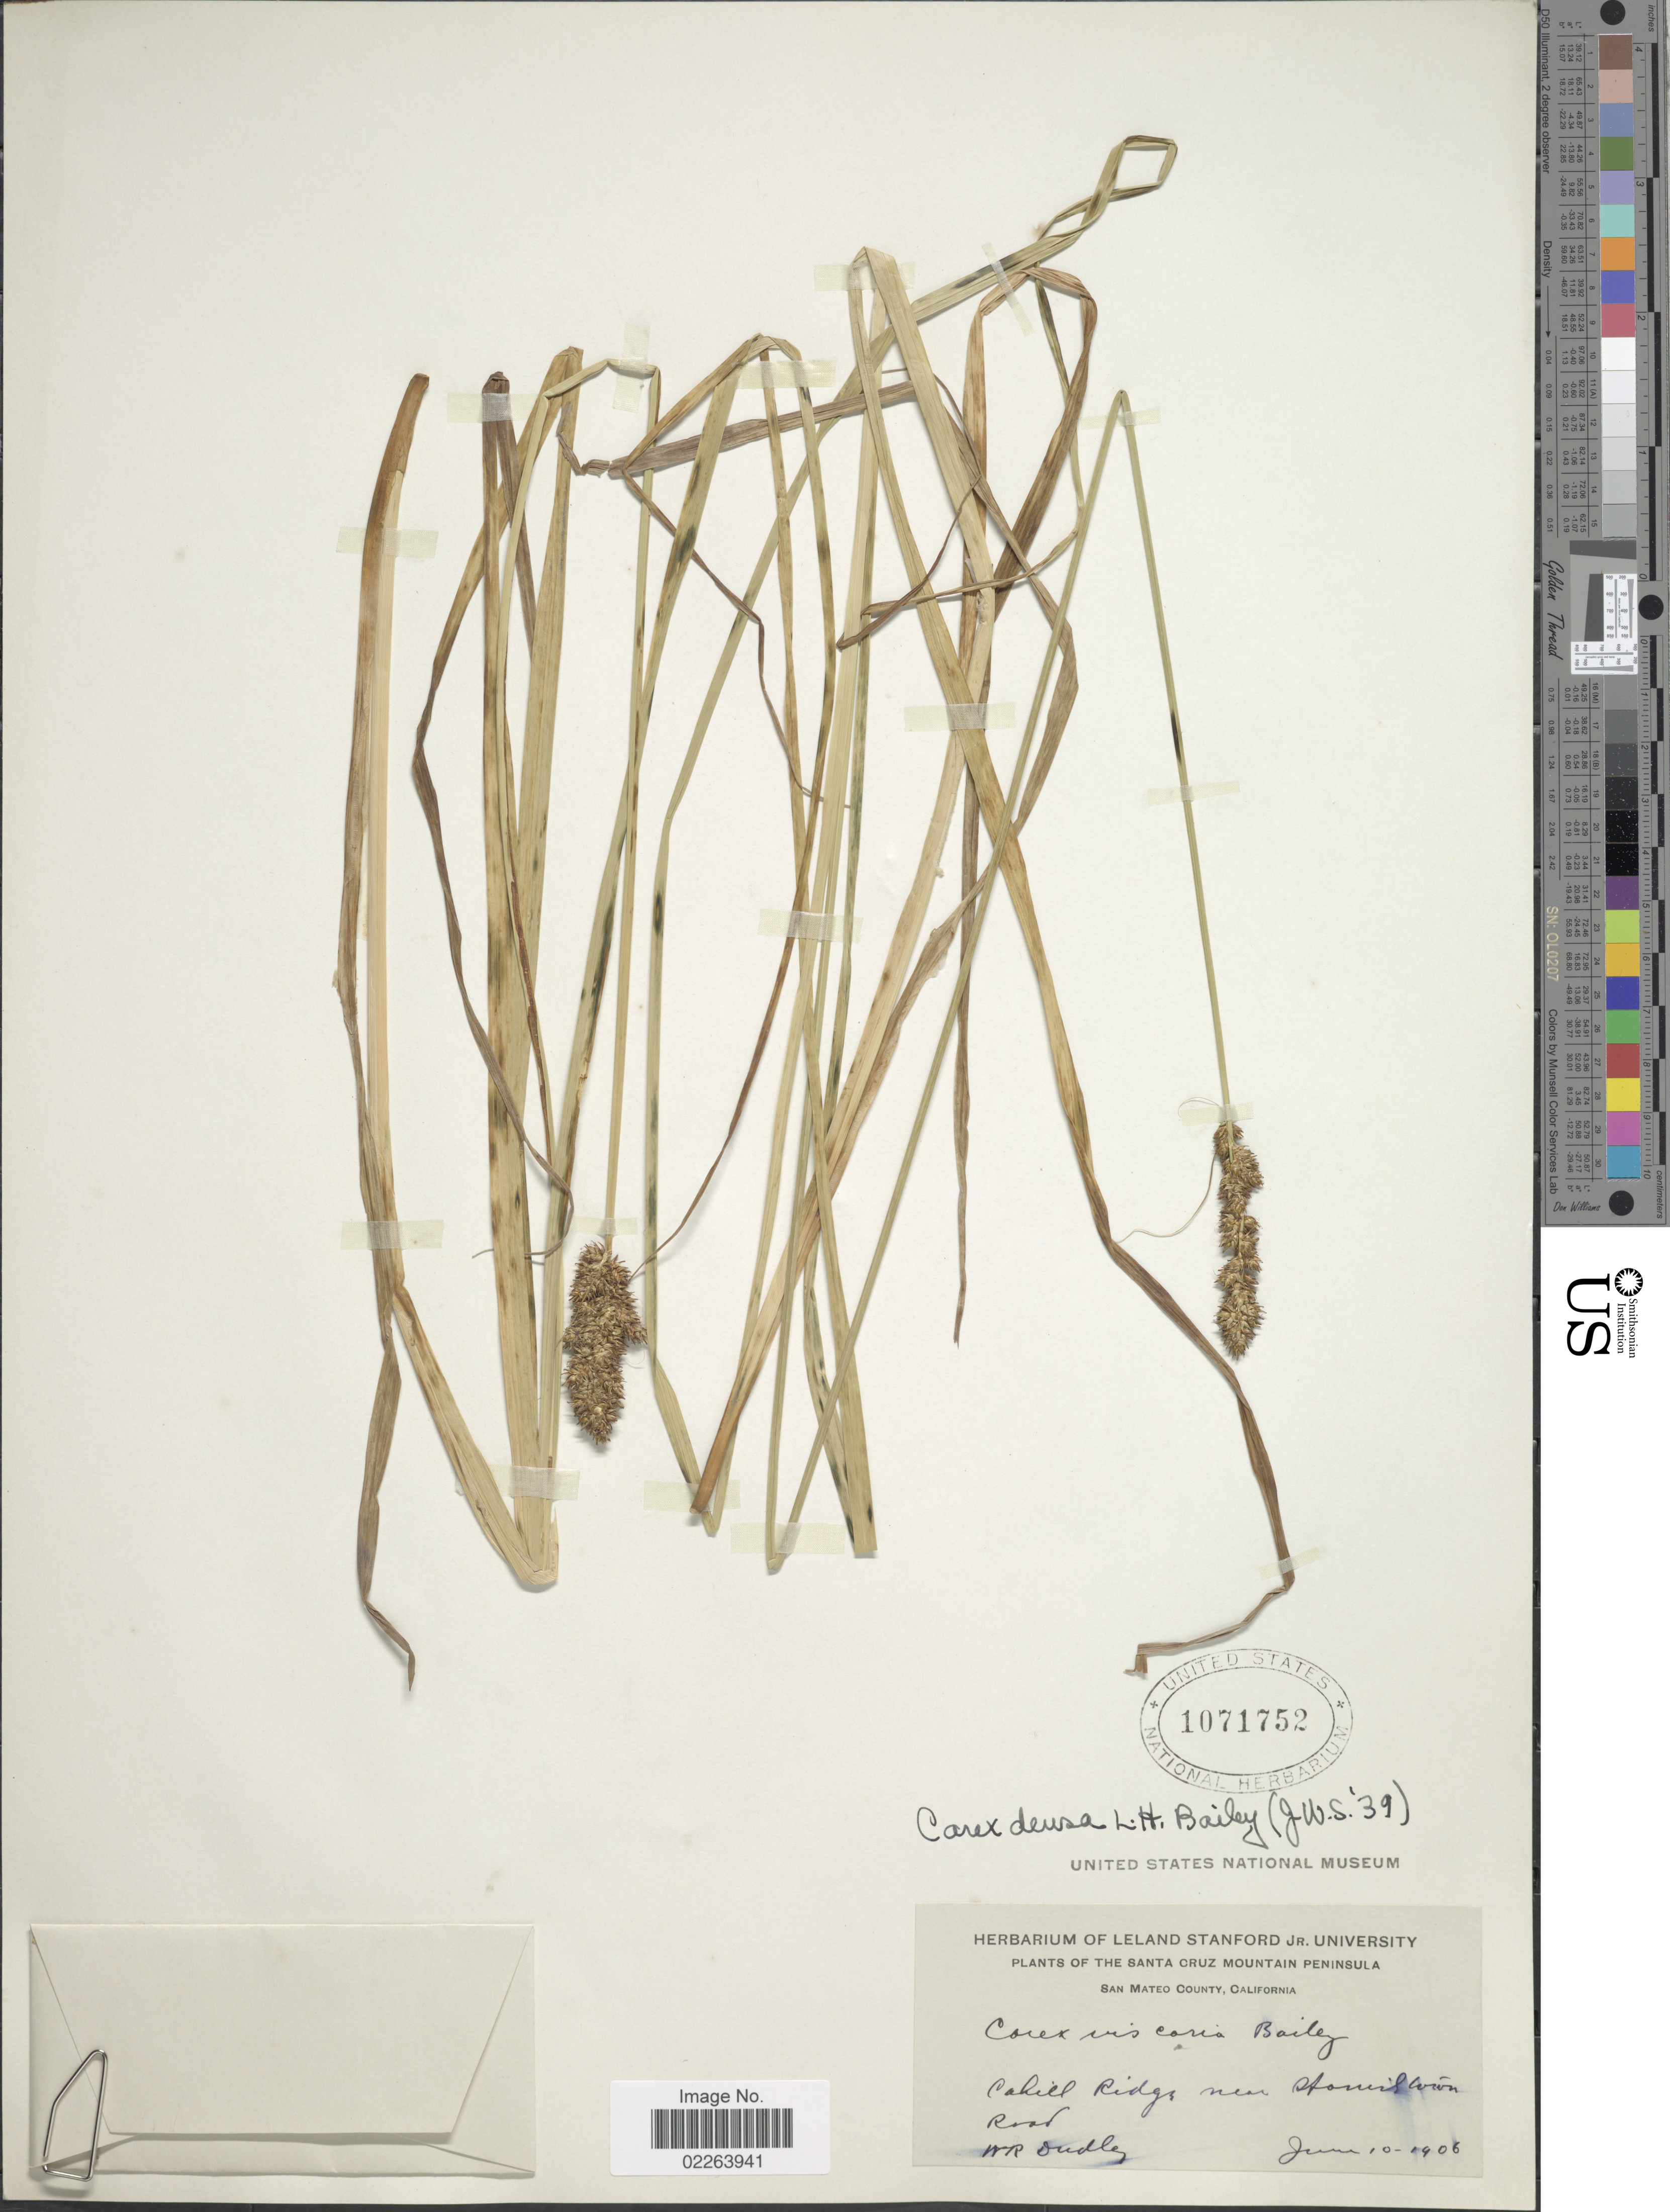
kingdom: Plantae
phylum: Tracheophyta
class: Liliopsida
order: Poales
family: Cyperaceae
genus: Carex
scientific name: Carex densa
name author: (L.H. Bailey) L.H. Bailey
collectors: W. Dudley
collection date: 1906-06-10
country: United States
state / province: California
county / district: San Mateo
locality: The Santa Cruz Mountains Peninsula, Cahill Ridge near Stomiltown [interpreted] Road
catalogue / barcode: US 1071752